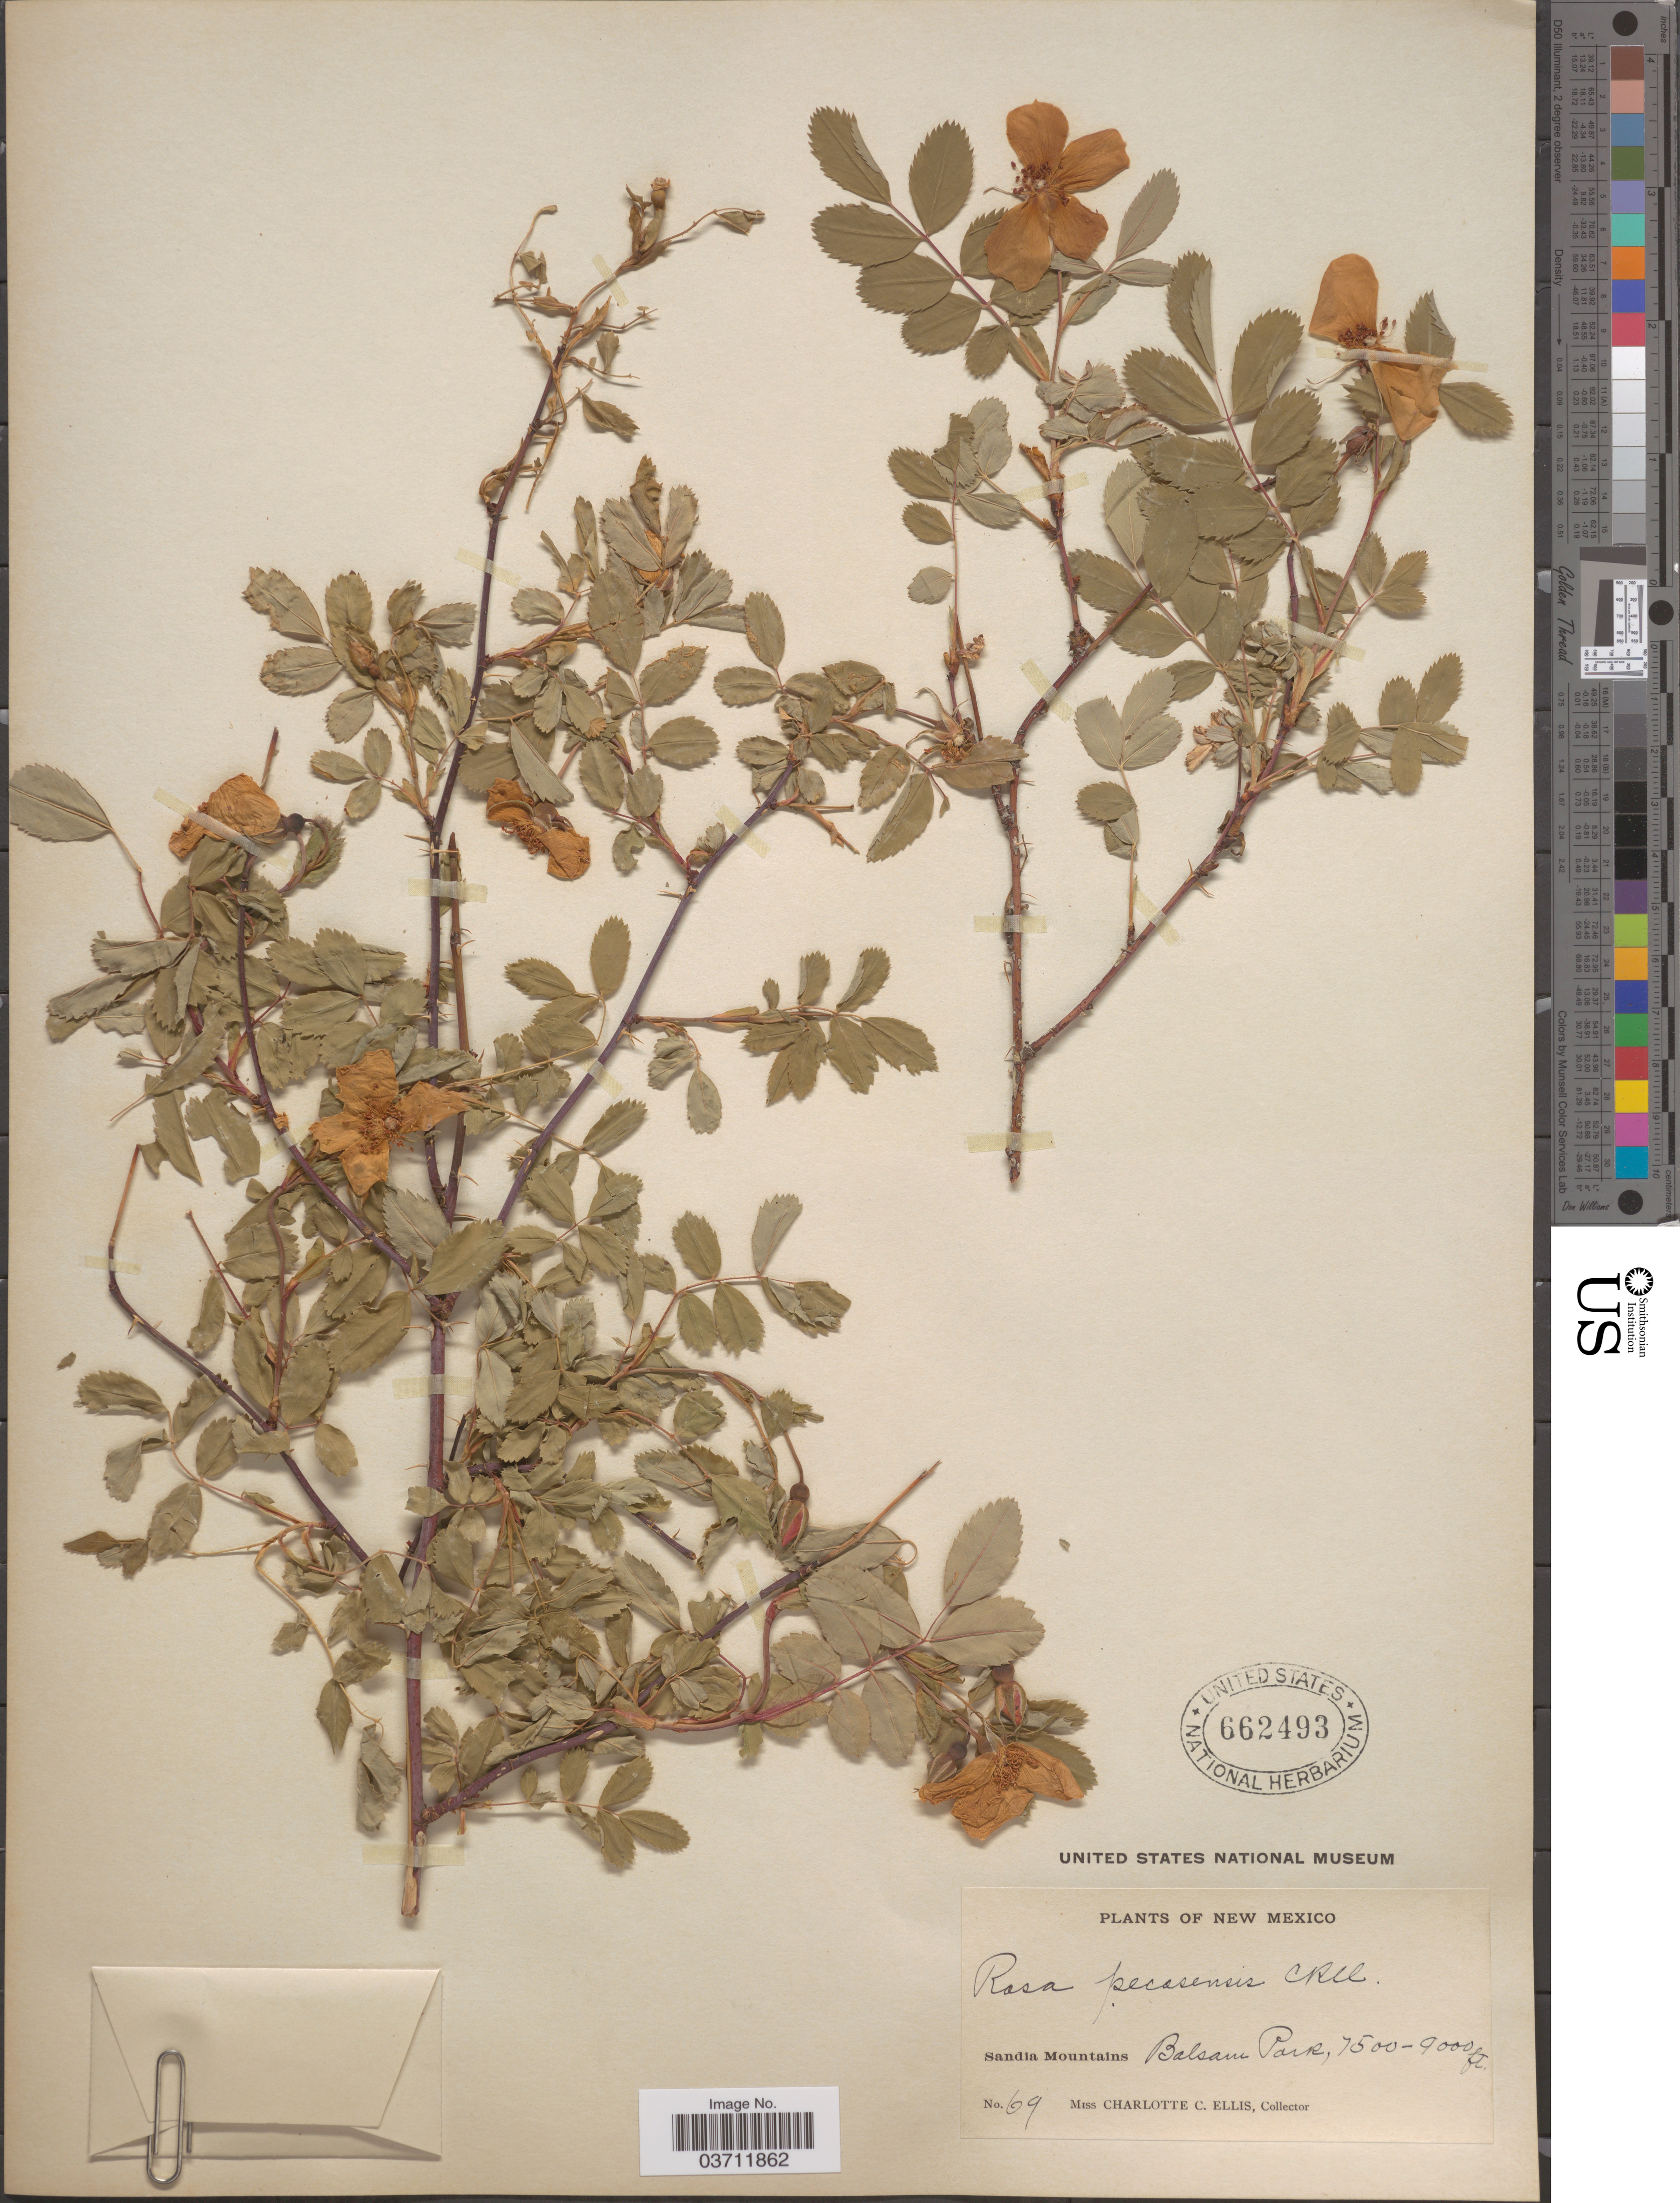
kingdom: Plantae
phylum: Tracheophyta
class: Magnoliopsida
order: Rosales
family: Rosaceae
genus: Rosa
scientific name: Rosa pecosensis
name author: Cockerell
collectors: C. C. Ellis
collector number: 69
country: United States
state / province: New Mexico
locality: Sandia Mountains. Balsam Park.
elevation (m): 2286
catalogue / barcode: US 662493